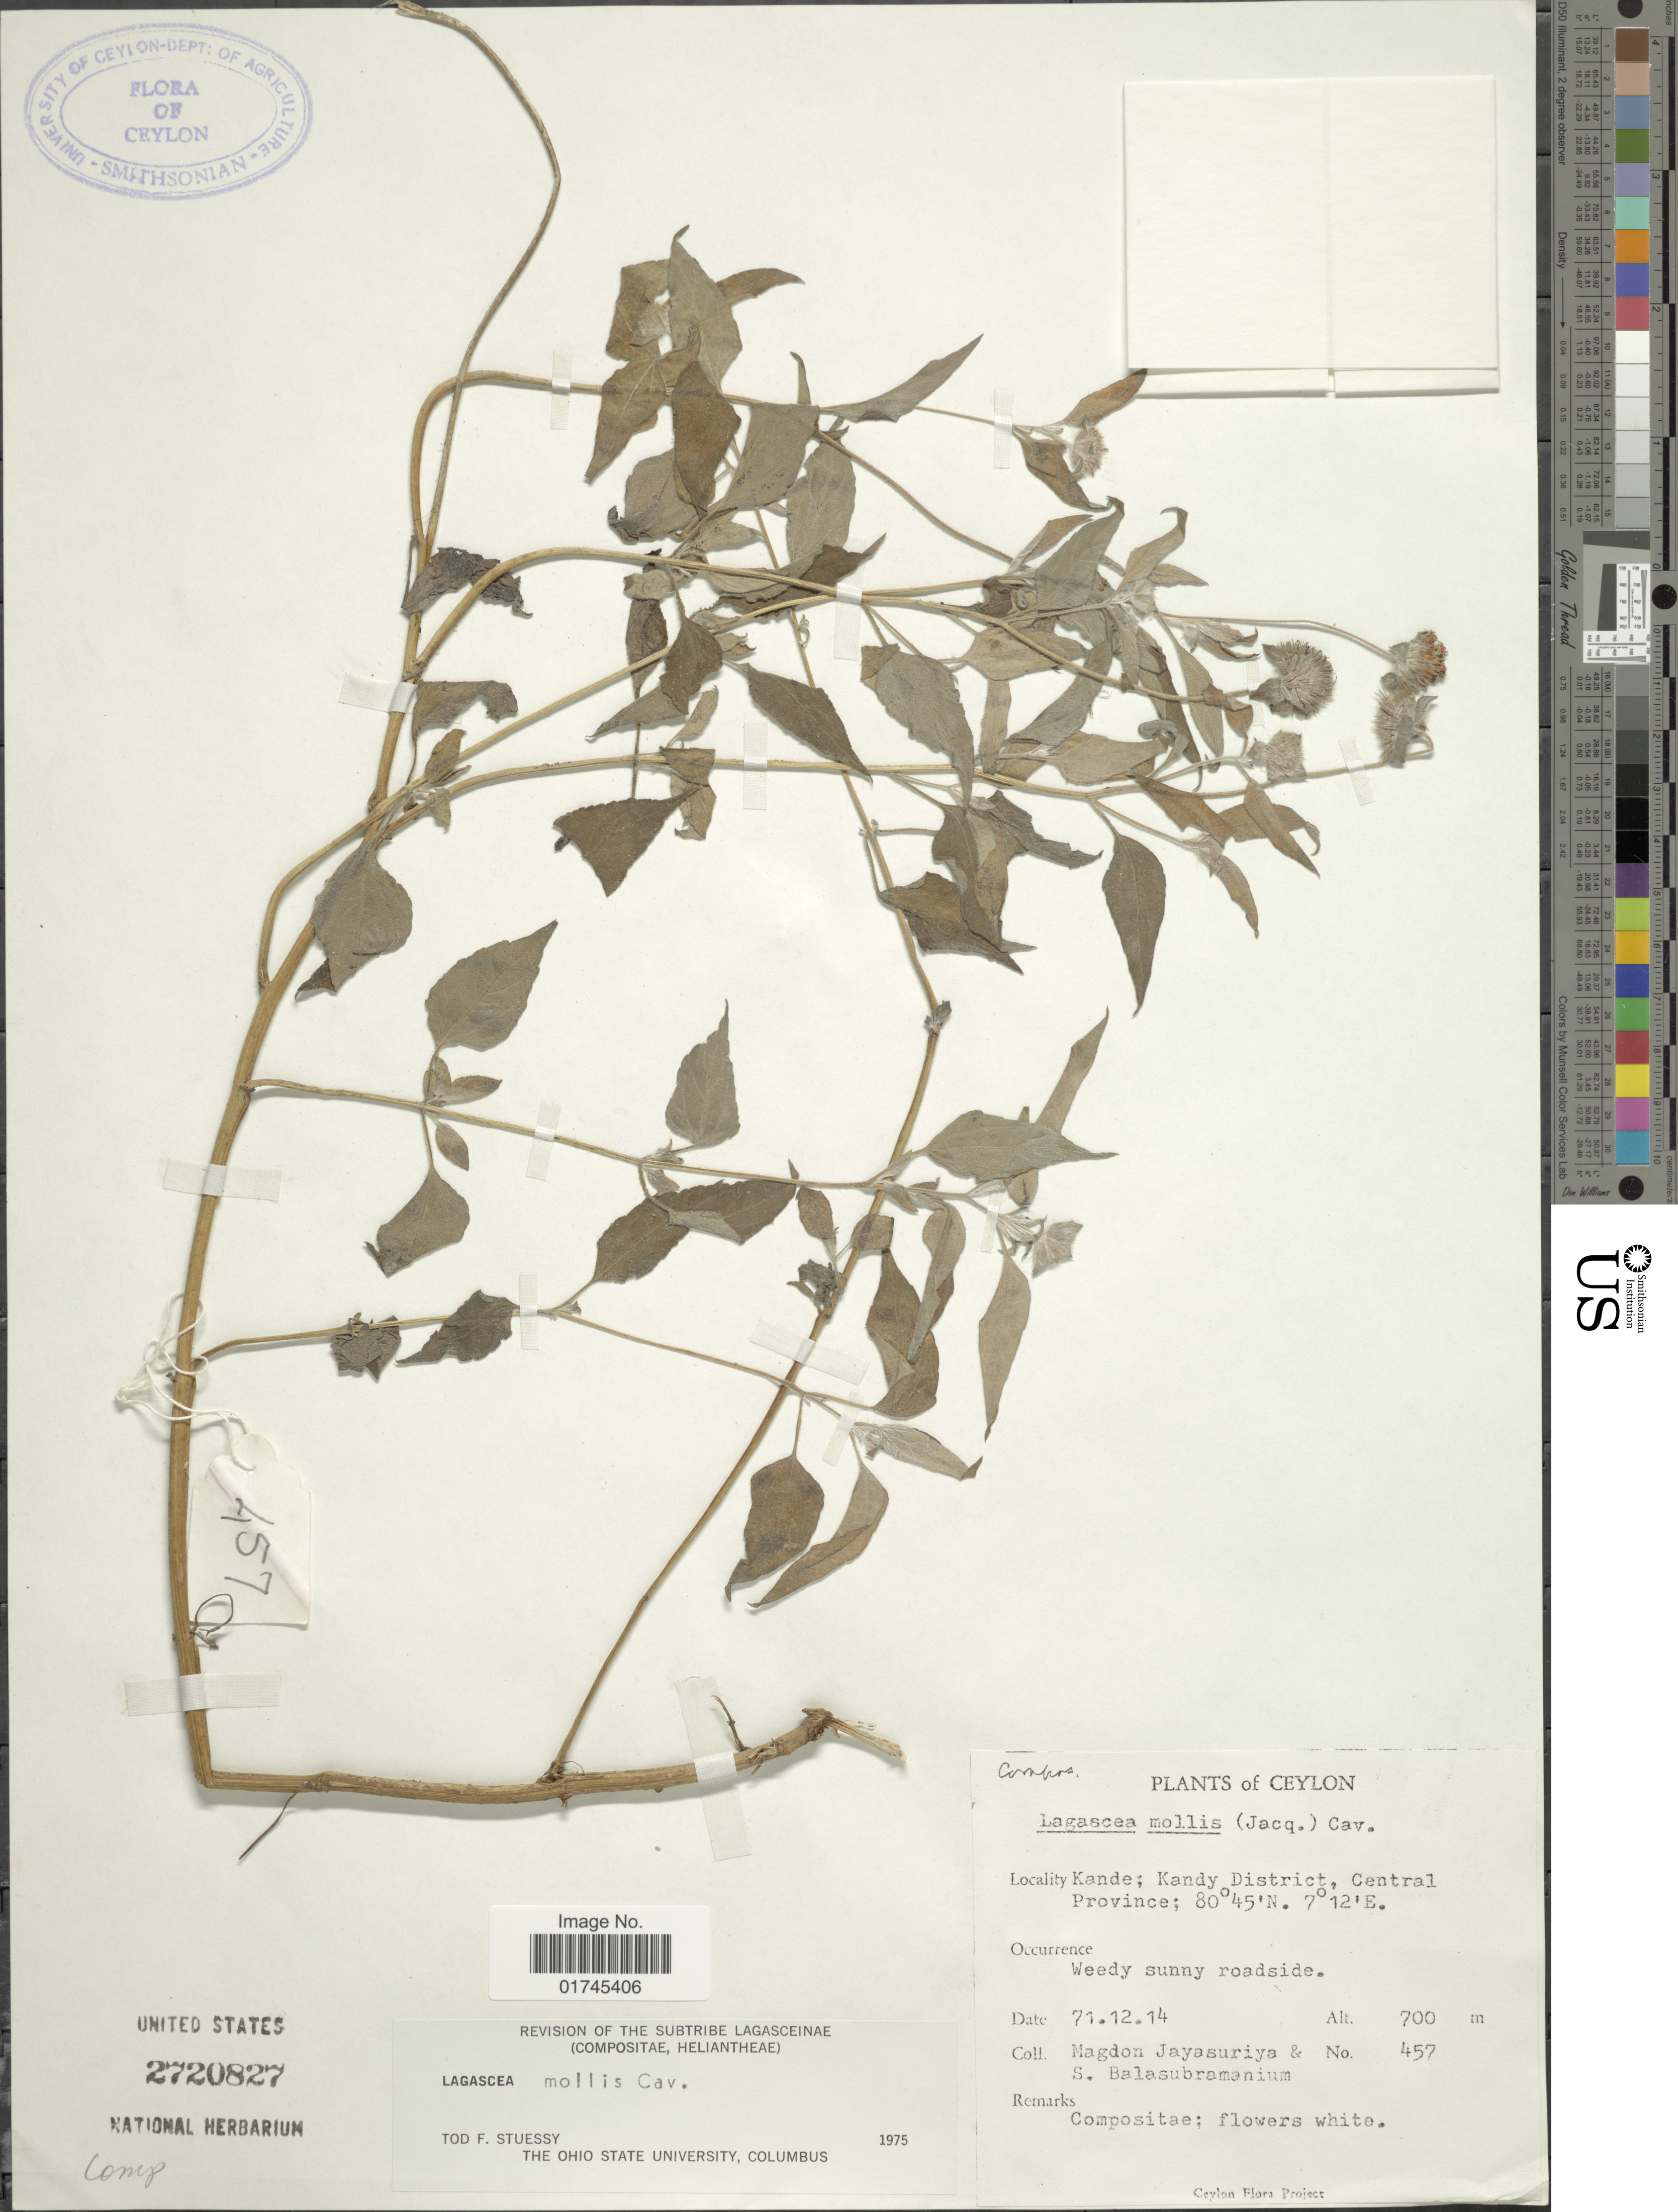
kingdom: Plantae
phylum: Tracheophyta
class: Magnoliopsida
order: Asterales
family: Asteraceae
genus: Lagascea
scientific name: Lagascea mollis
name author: Cav.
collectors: A. H. Jayasuriya & S. Balasubramanium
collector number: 457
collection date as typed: Transcribed d/m/y: 14/12/71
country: Sri Lanka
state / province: Central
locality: Ceylon, Kande; Kandy District, weedy sunny roadside.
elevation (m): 700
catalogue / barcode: US 2720827